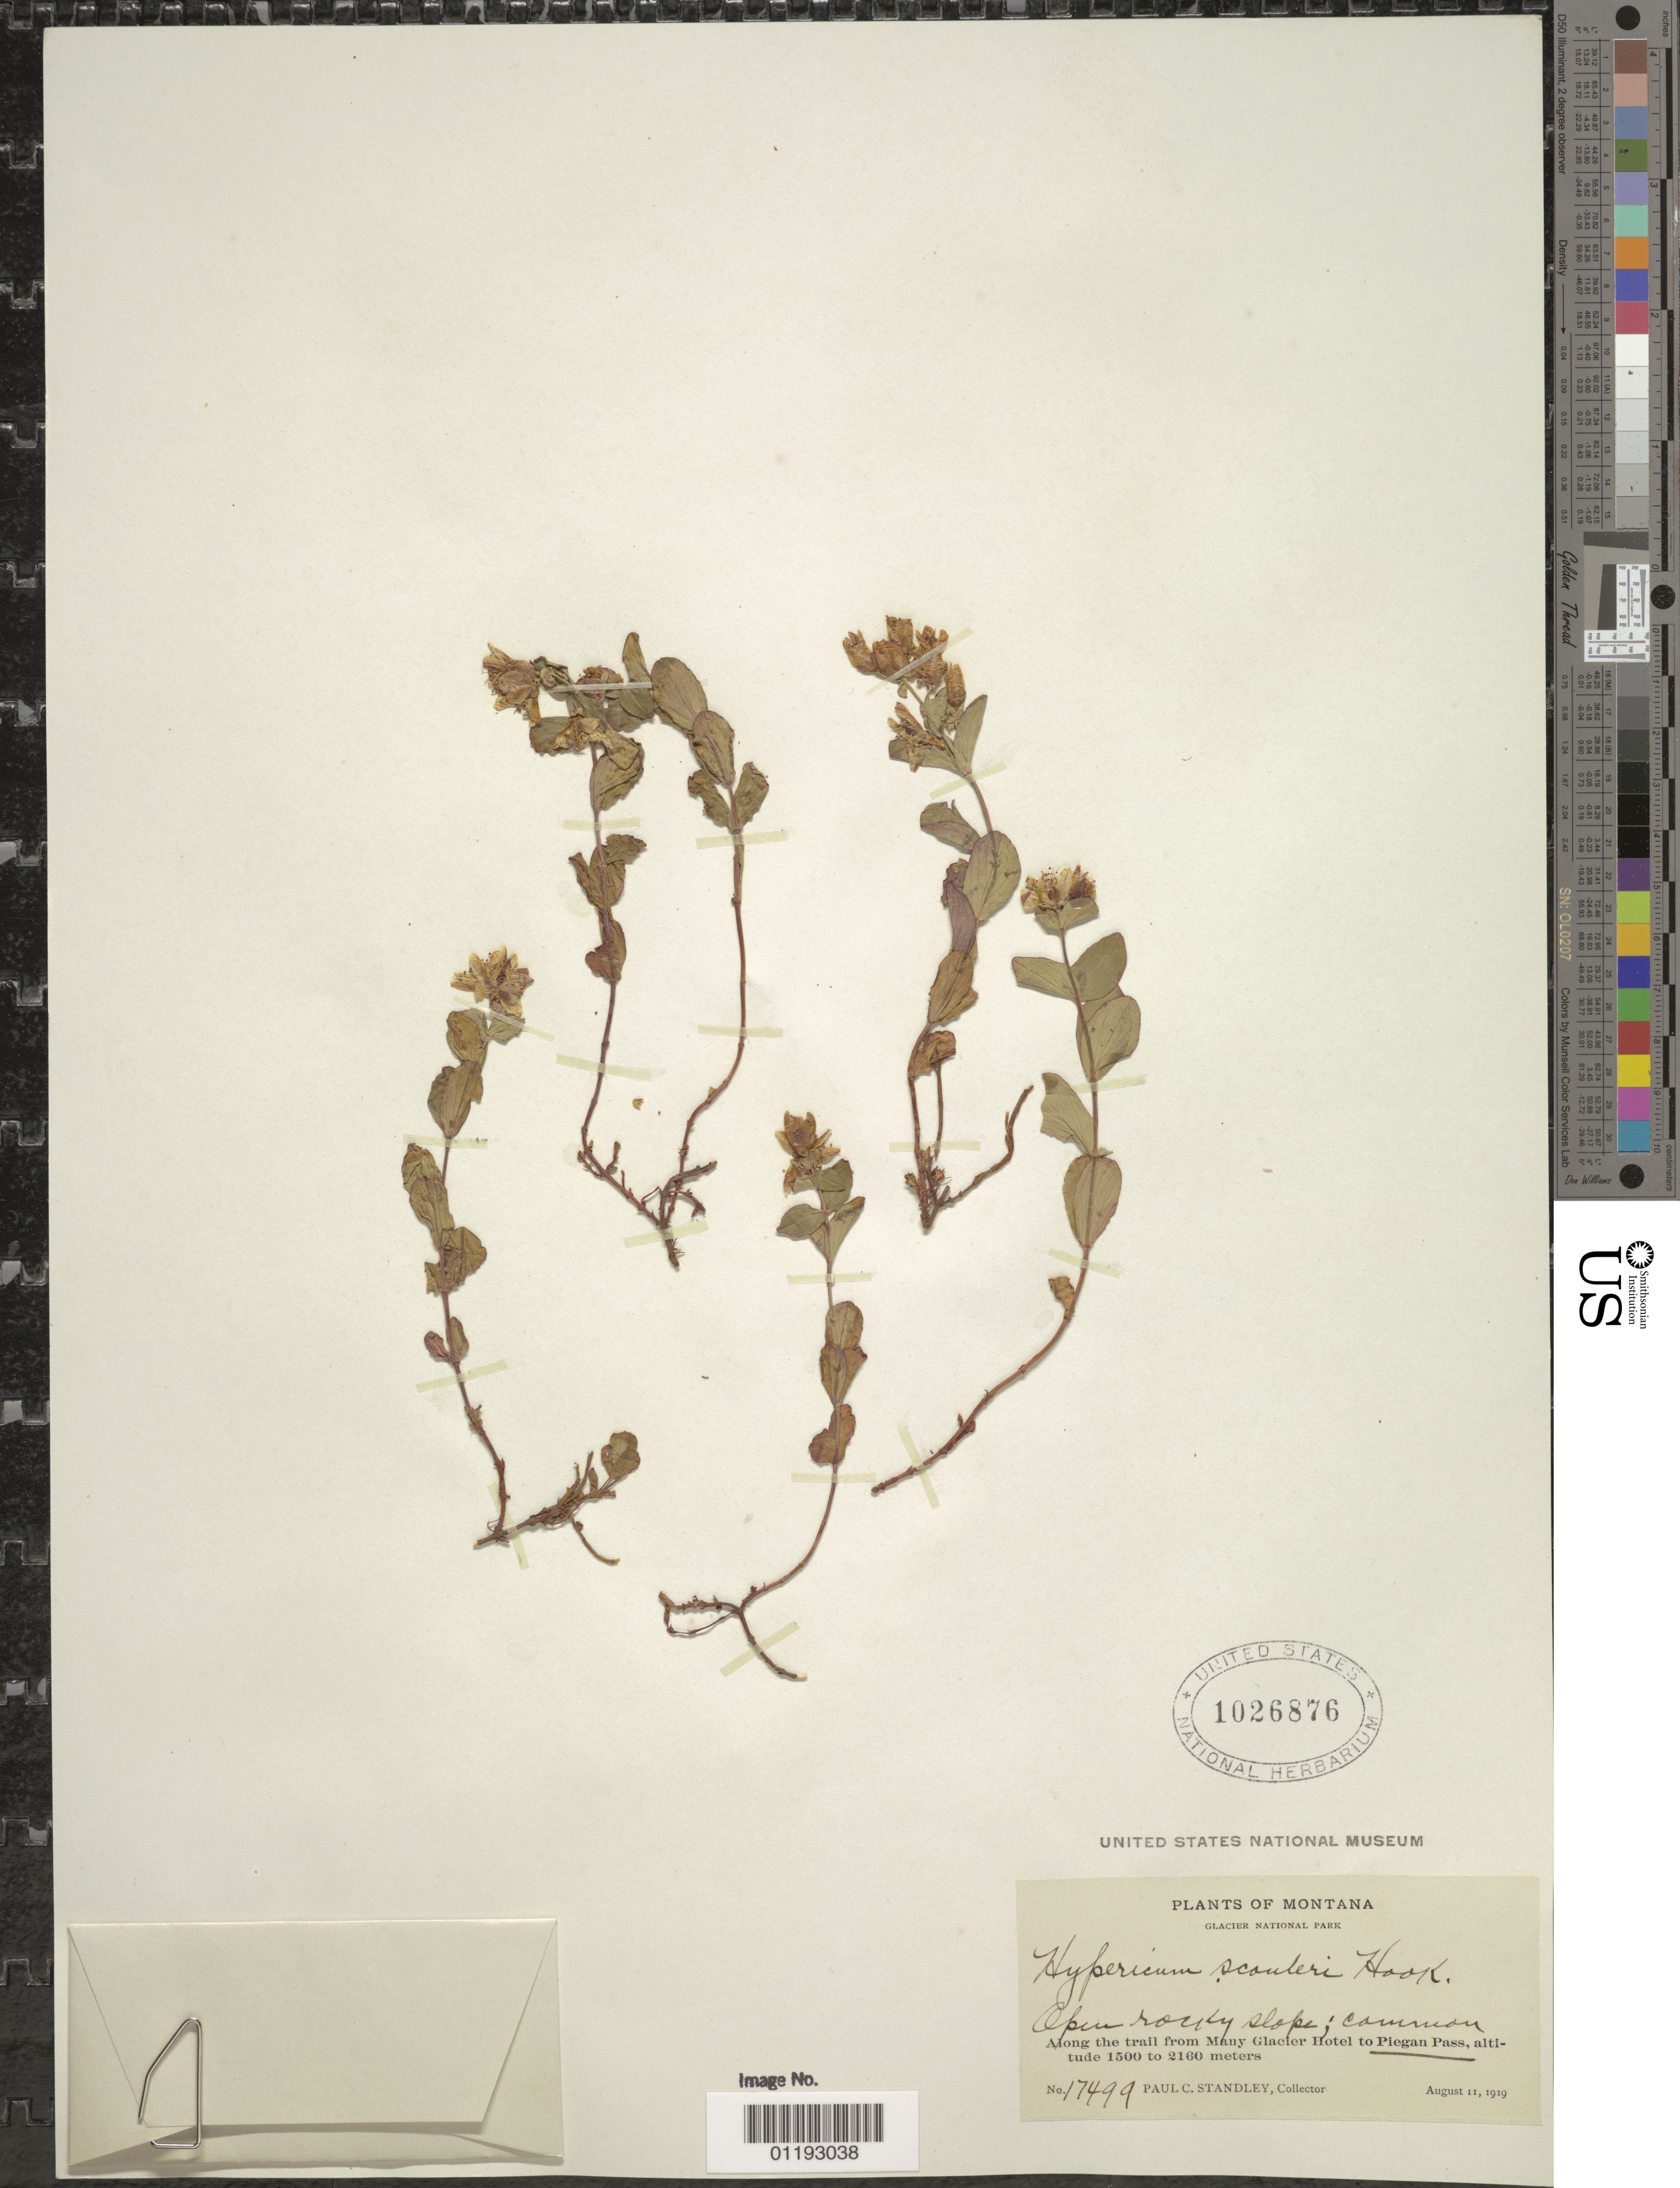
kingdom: Plantae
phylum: Tracheophyta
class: Magnoliopsida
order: Malpighiales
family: Hypericaceae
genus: Hypericum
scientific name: Hypericum scouleri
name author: Hook.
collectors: P. C. Standley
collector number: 17499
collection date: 1919-08-11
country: United States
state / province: Montana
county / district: Glacier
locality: Along the trail from Many Glacier Hotel to Piegan Pass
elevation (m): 1500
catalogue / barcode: US 1026876